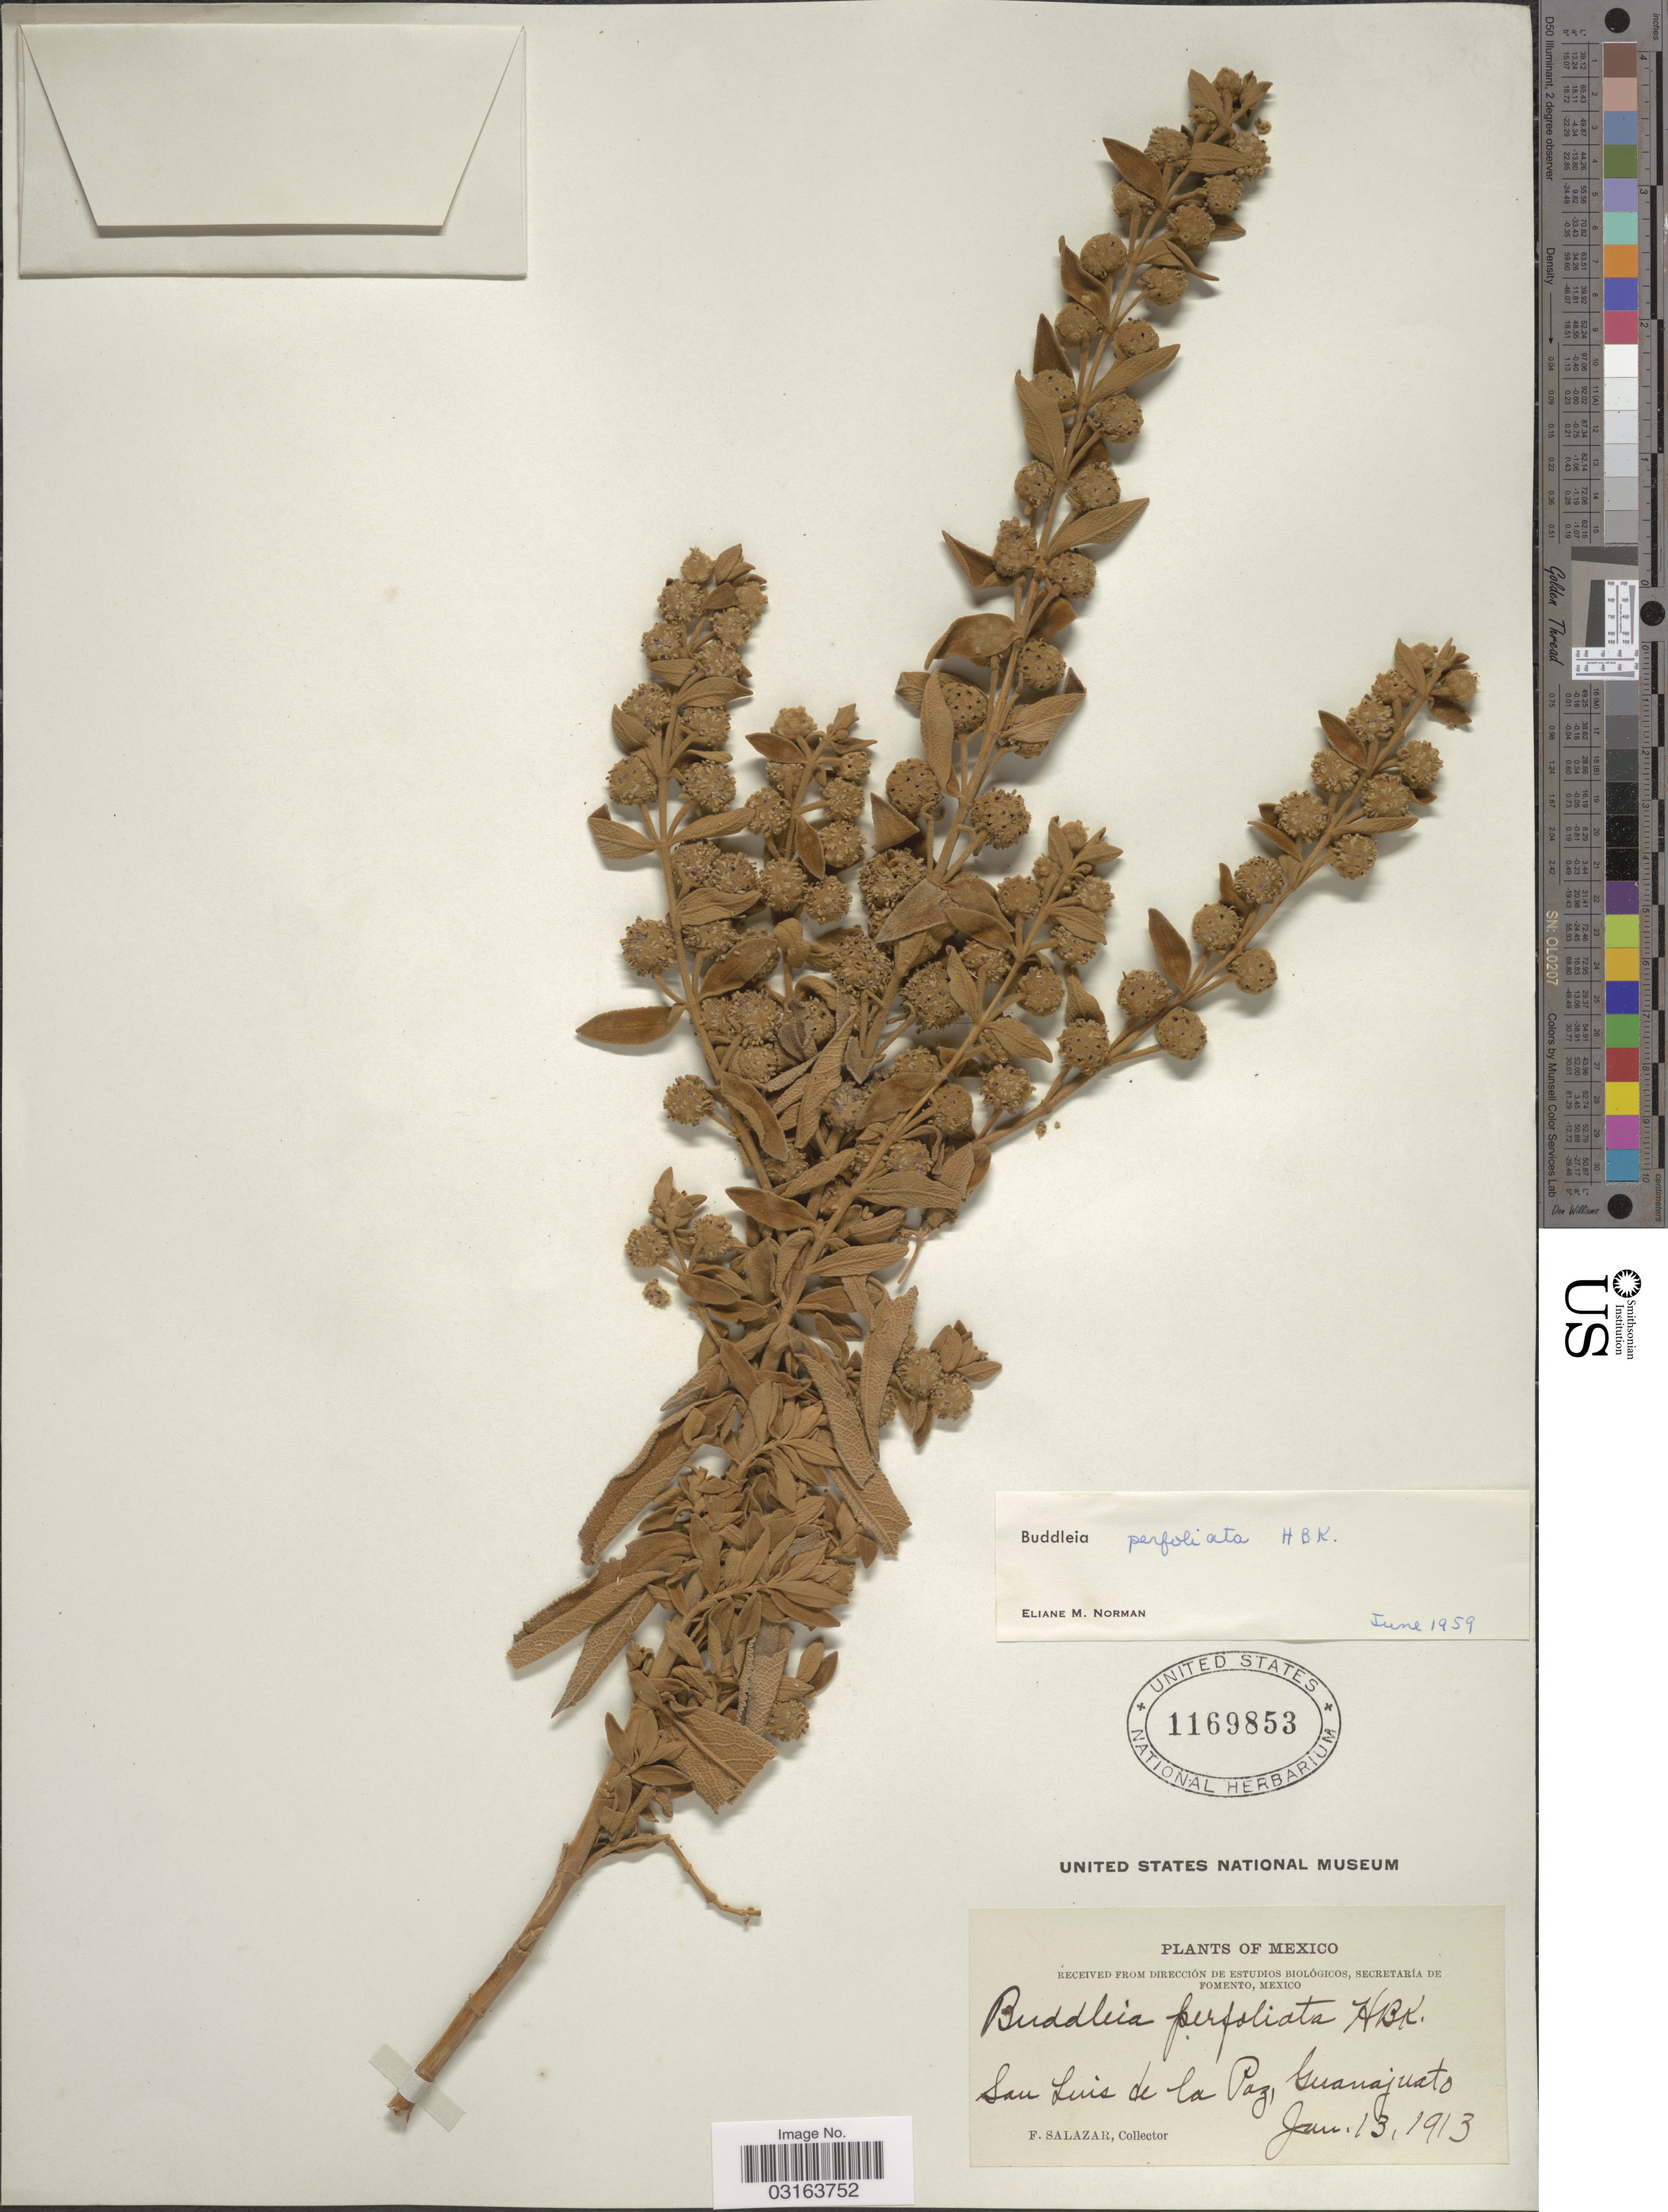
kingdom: Plantae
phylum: Tracheophyta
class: Magnoliopsida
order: Lamiales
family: Scrophulariaceae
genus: Buddleja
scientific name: Buddleja perfoliata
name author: Kunth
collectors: F. Salazar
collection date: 1913-01-13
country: Mexico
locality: San Luis de la Paz, Guanajuato.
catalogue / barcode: US 1169853